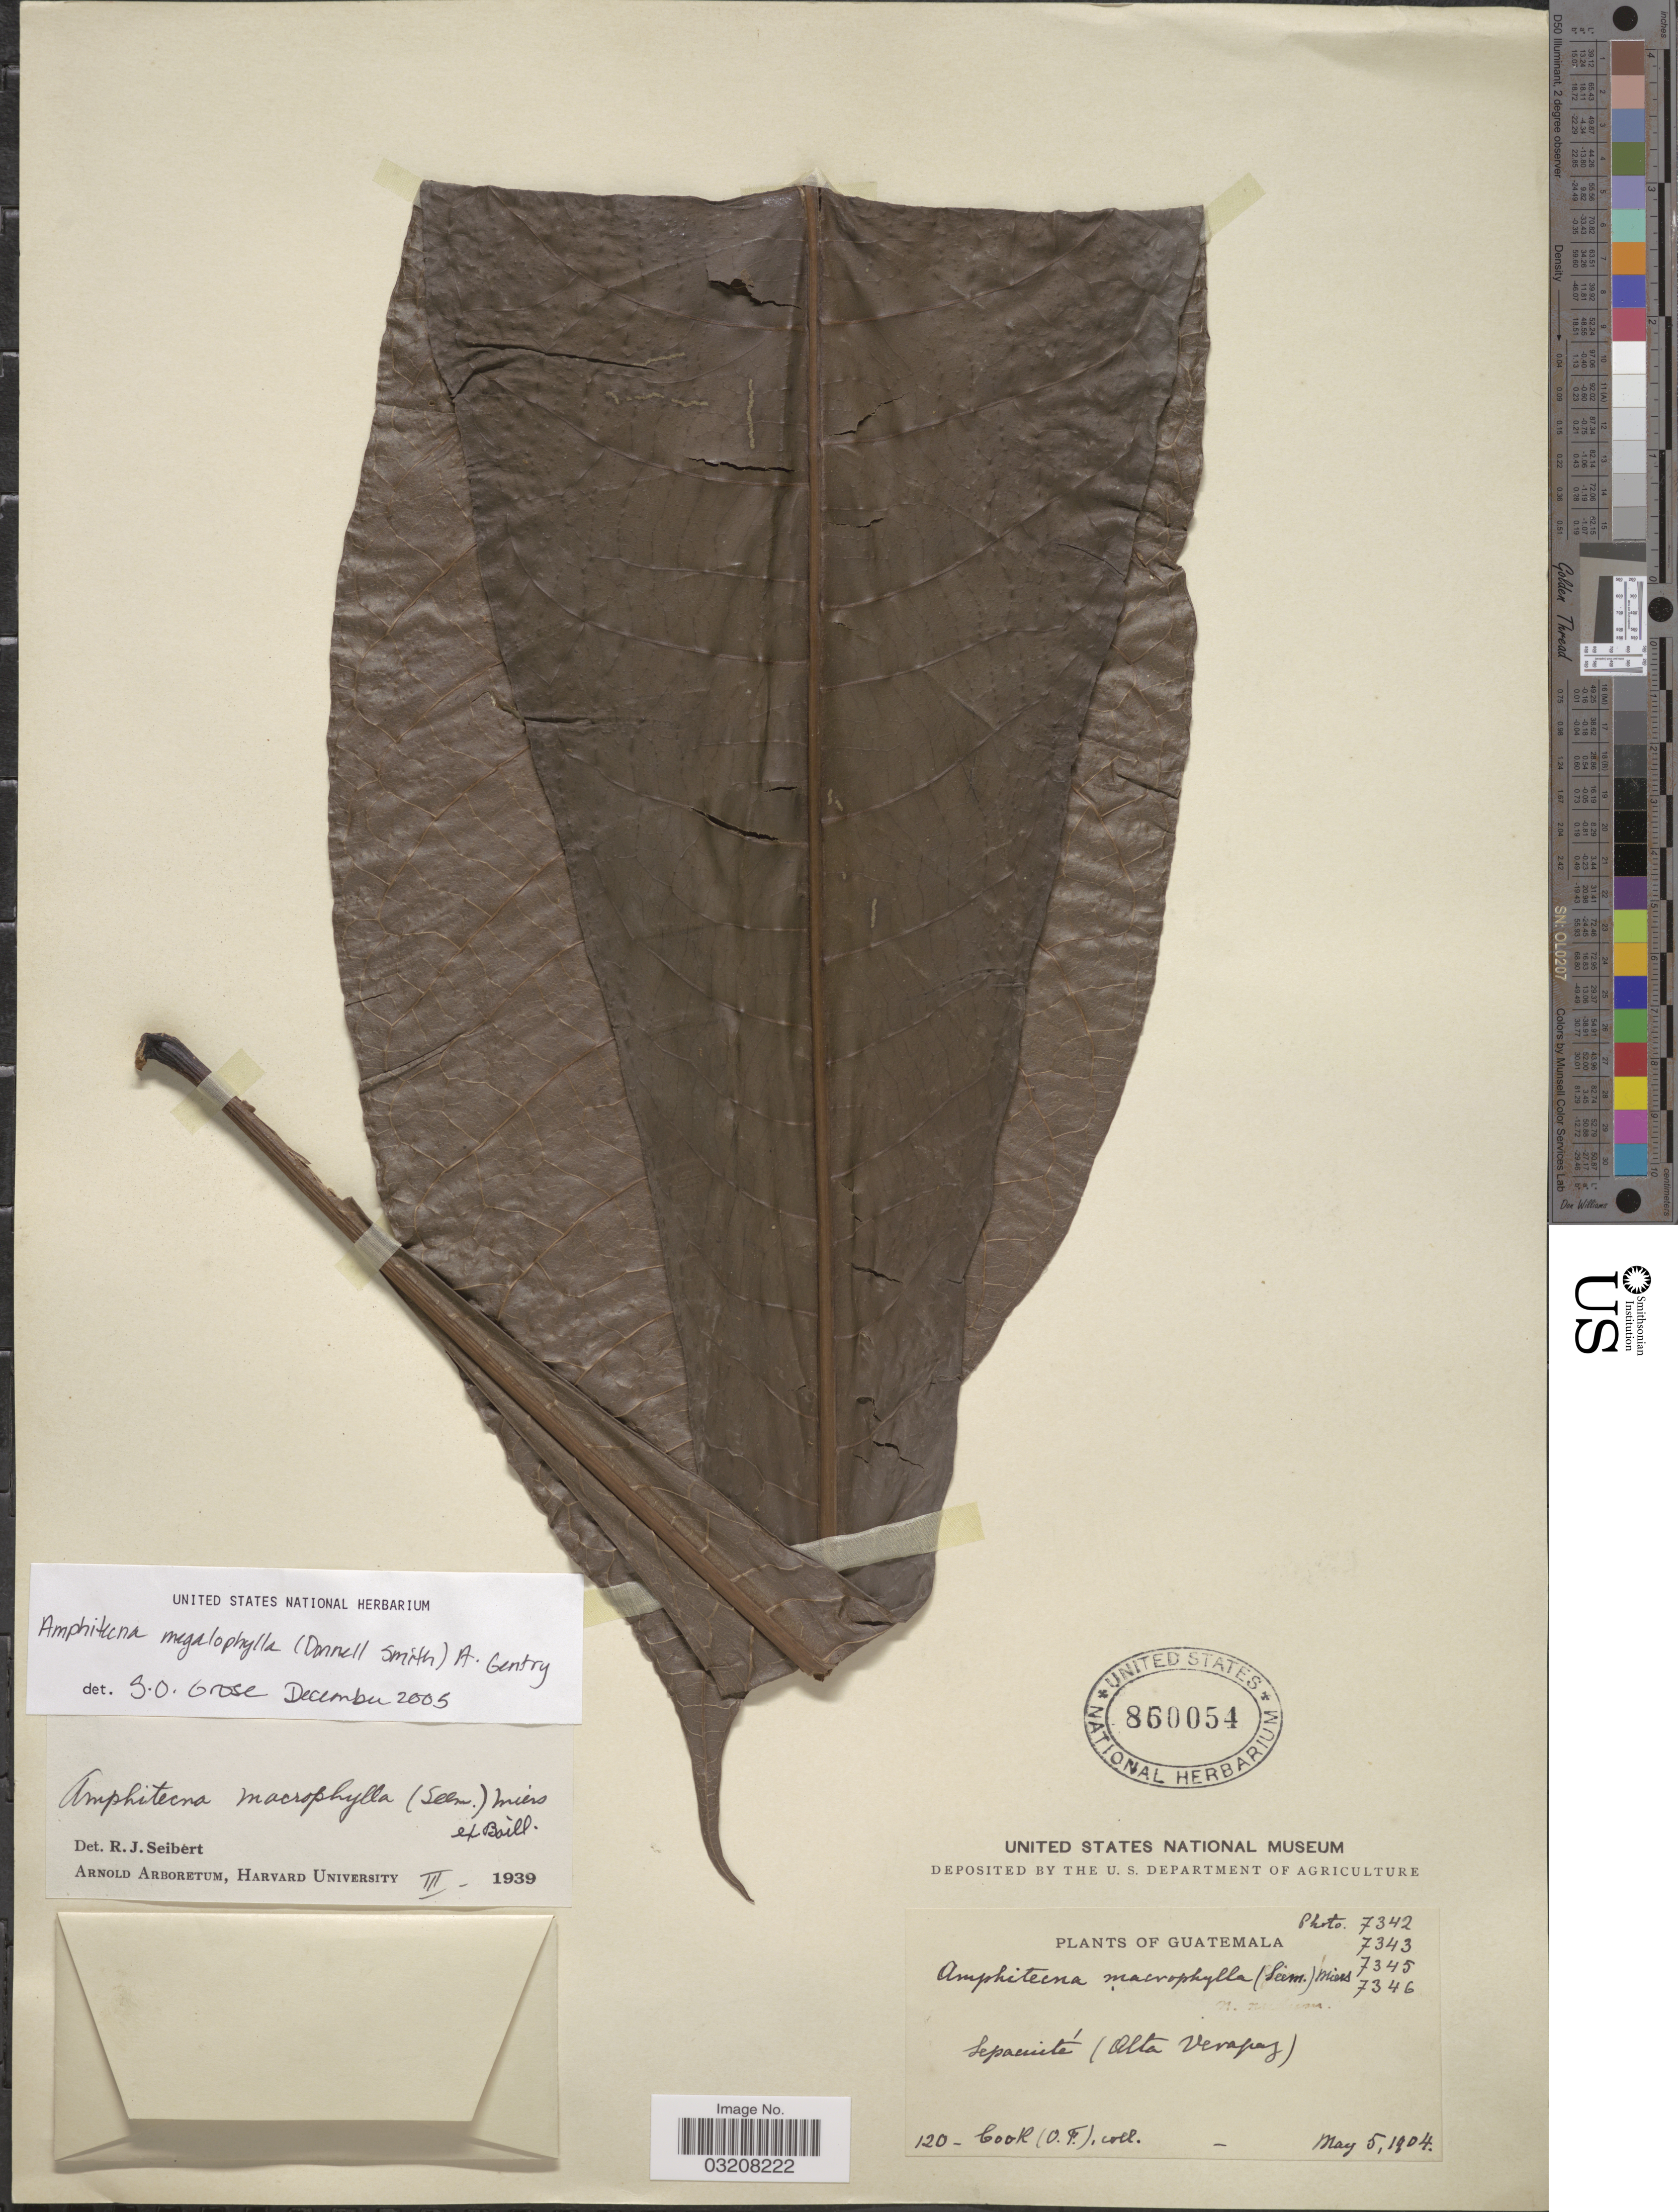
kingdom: Plantae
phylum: Tracheophyta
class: Magnoliopsida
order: Lamiales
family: Bignoniaceae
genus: Amphitecna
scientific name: Amphitecna megalophylla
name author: (Donn. Sm.) A.H. Gentry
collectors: O. F. Cook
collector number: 120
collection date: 1904-05-05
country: Guatemala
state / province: Alta Verapaz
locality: Sepacuité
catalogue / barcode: US 860054